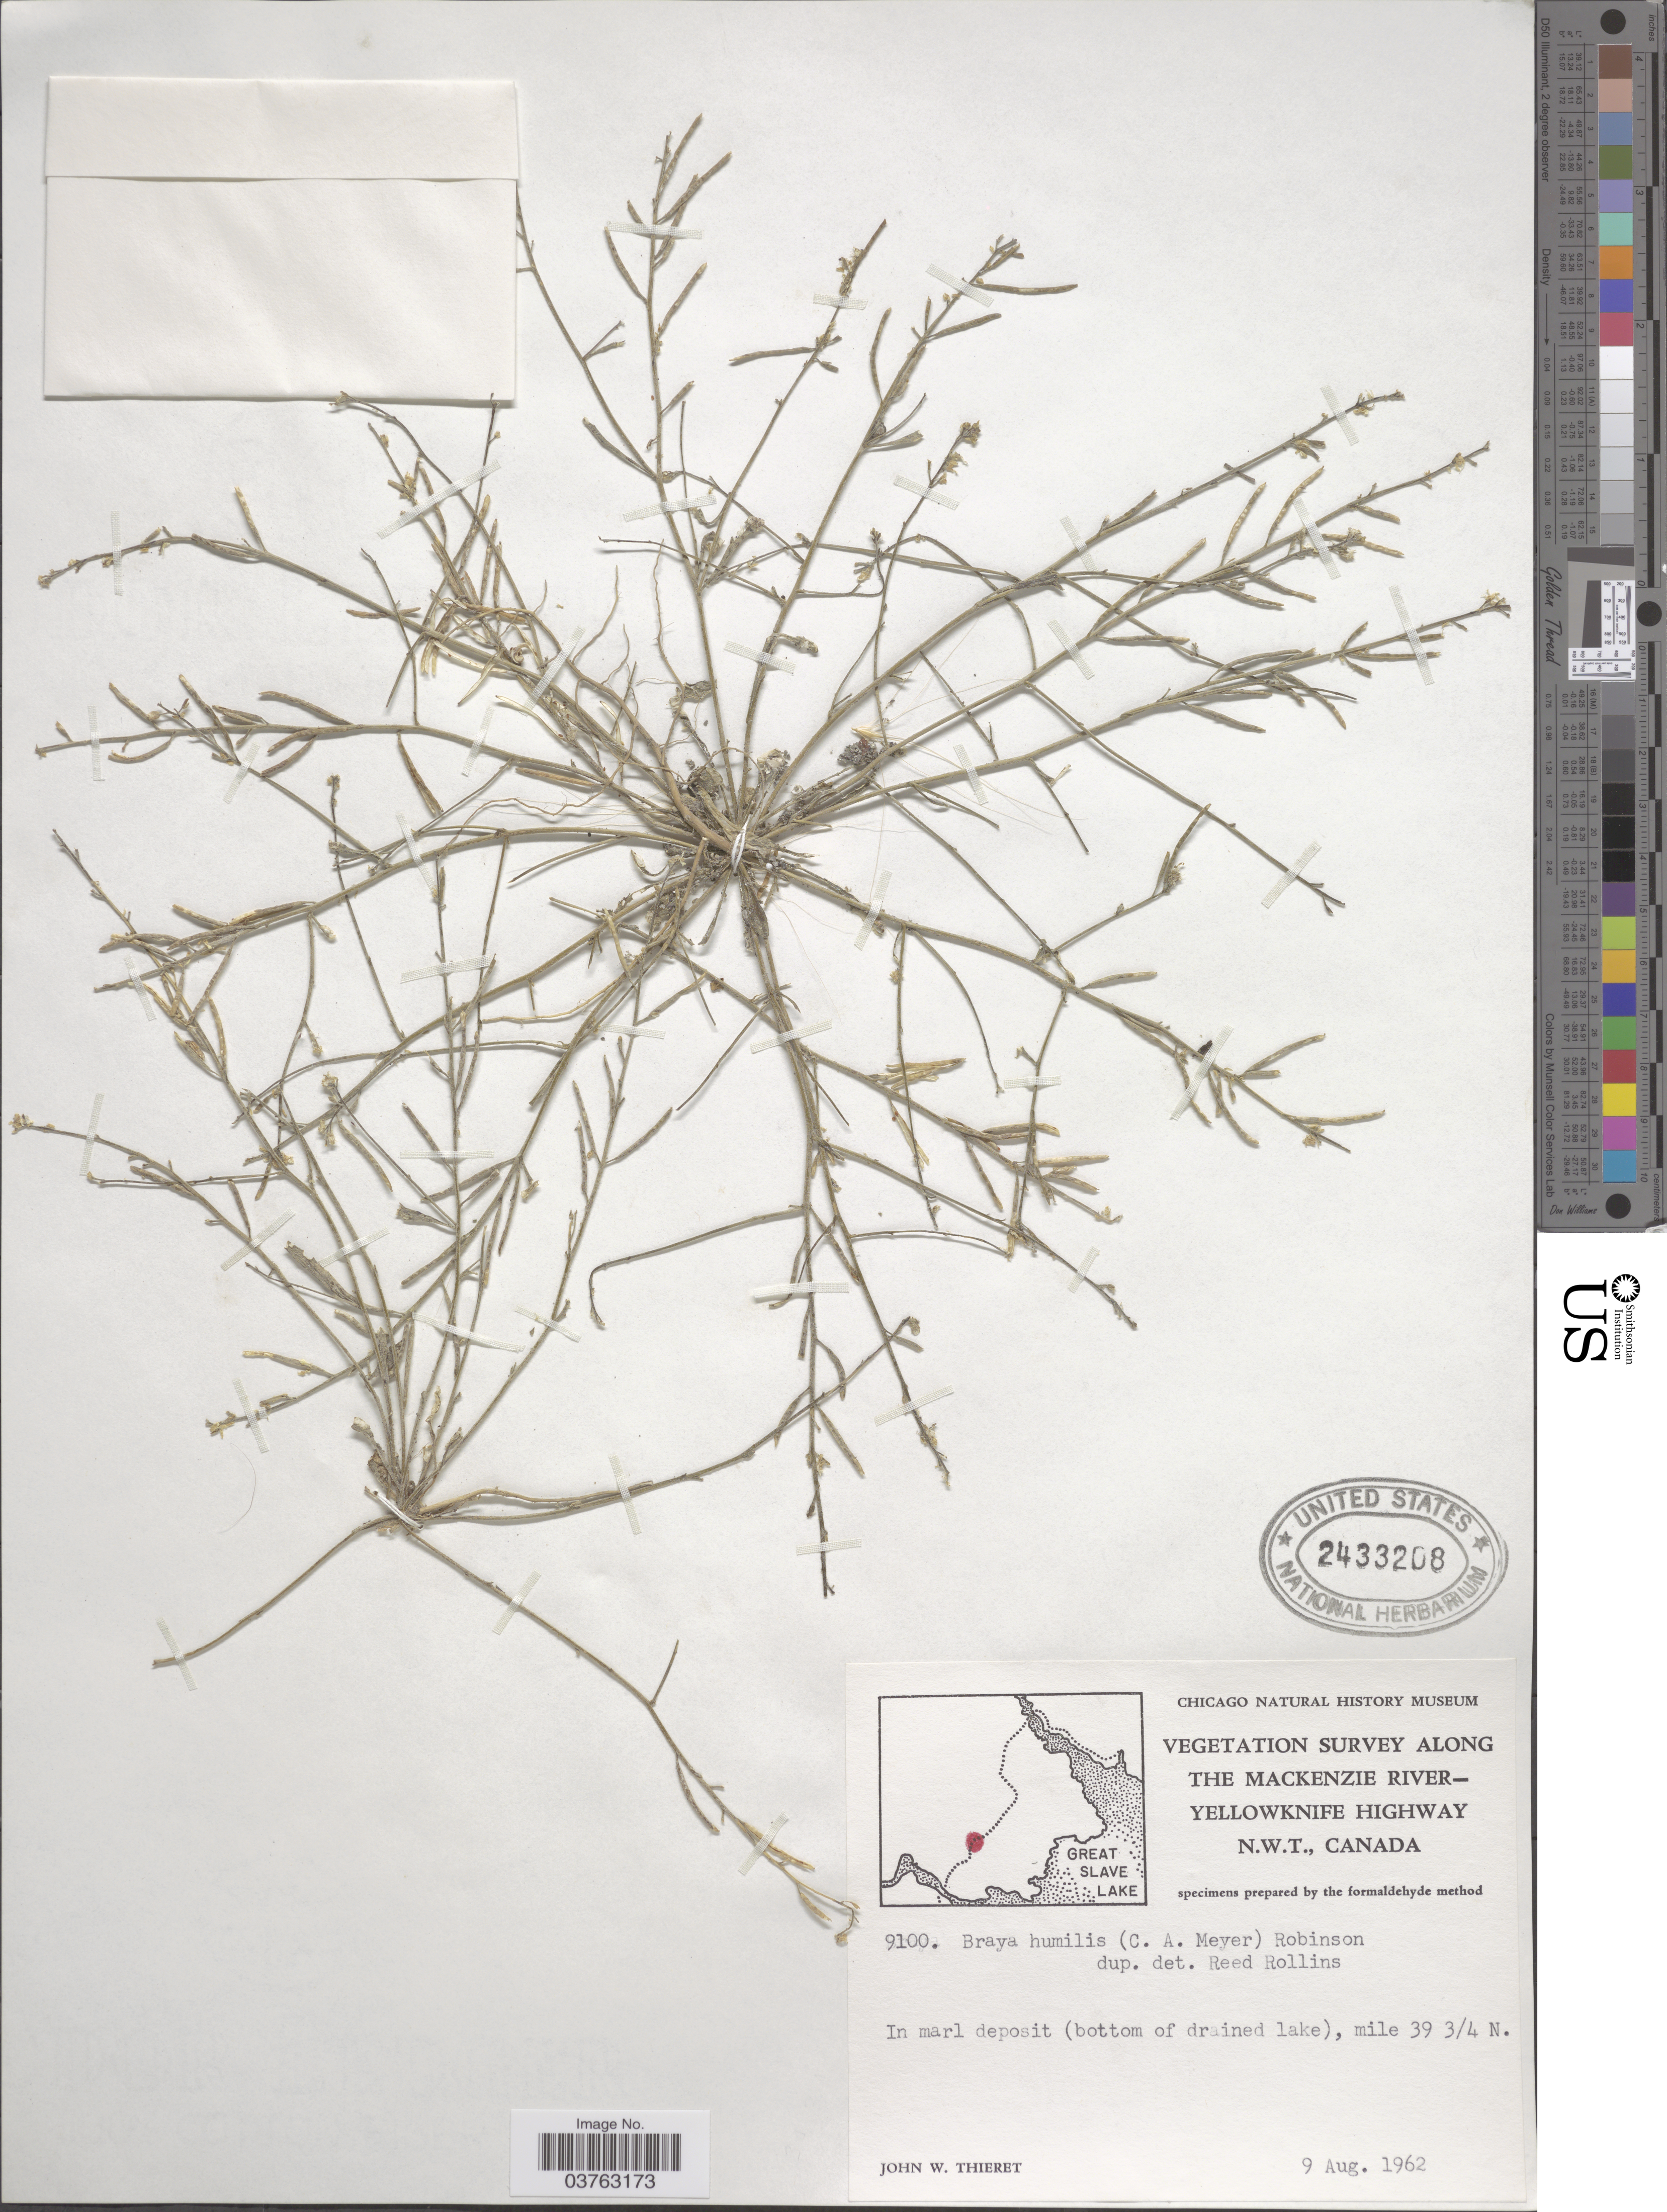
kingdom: Plantae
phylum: Tracheophyta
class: Magnoliopsida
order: Brassicales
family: Brassicaceae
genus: Neotorularia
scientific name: Neotorularia humilis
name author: (C.A. Mey.) Hedge & J. Léonard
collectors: J. W. Thieret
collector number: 9100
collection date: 1962-08-09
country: Canada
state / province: Northwest Territories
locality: Vegetation Survey along The Mackenzie River - Yellowknife Highway. In marl deposit (bottom of drained lake), mile 39 3/4 N.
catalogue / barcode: US 2433208